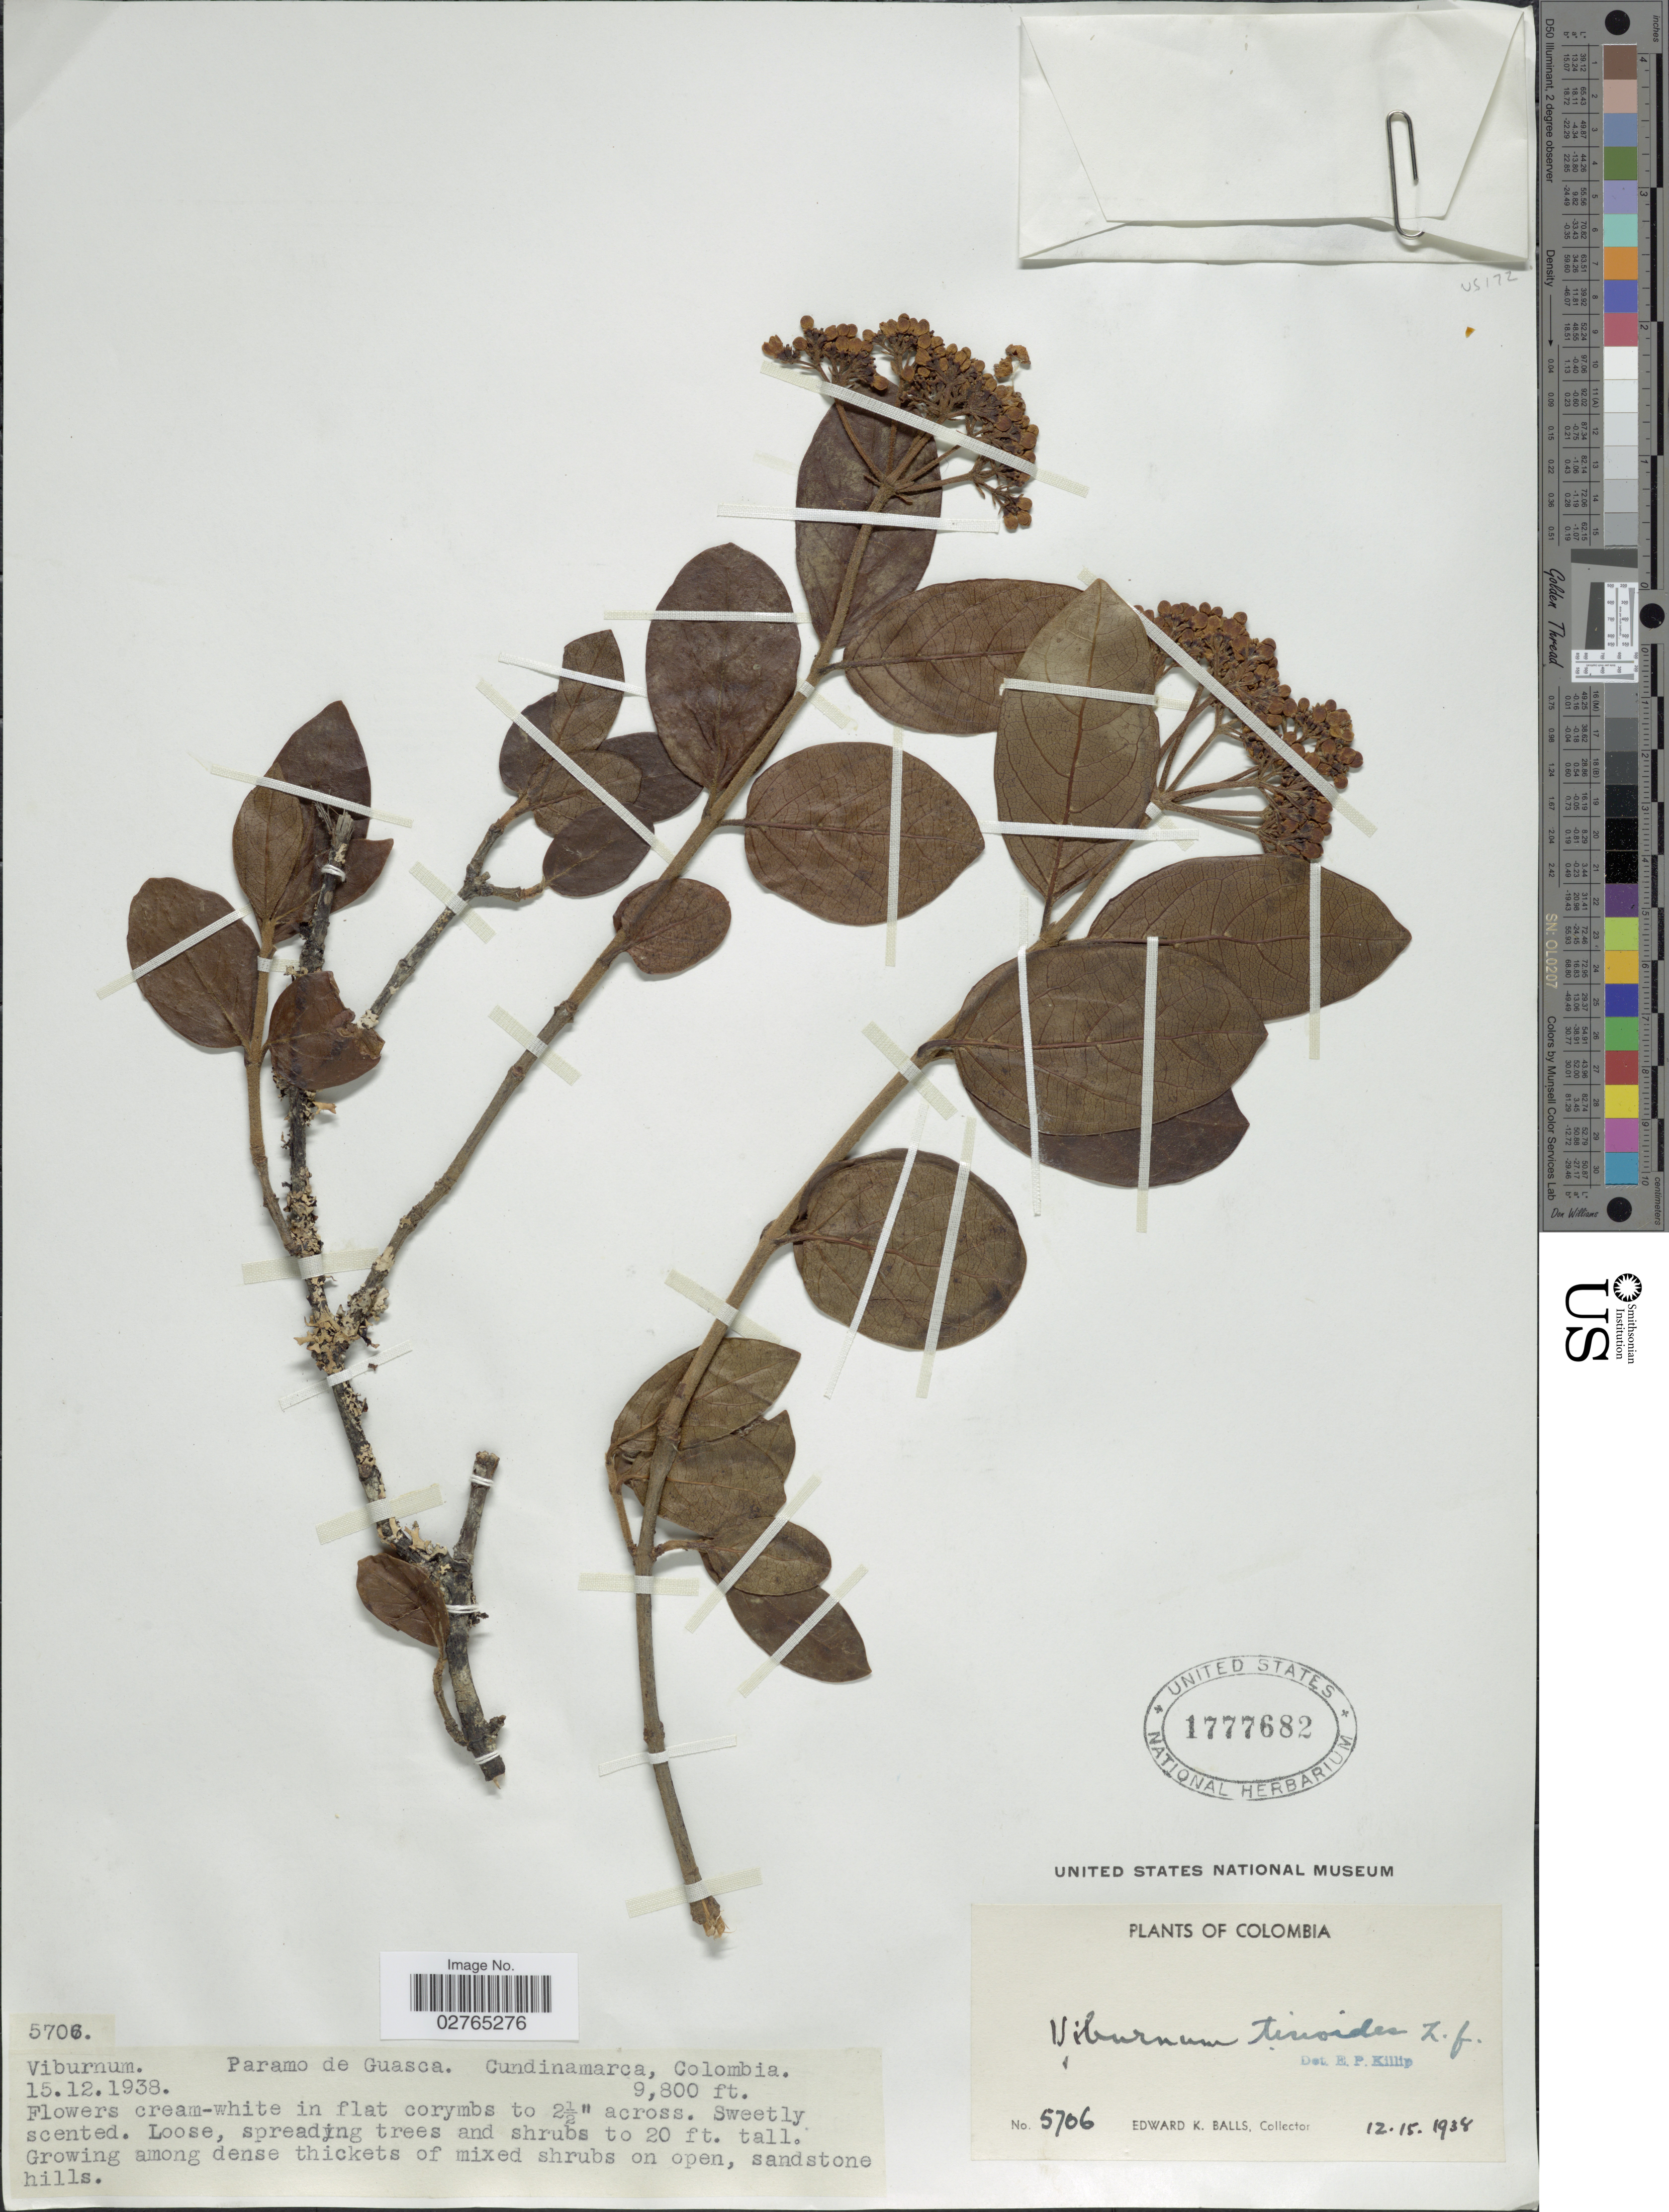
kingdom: Plantae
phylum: Tracheophyta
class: Magnoliopsida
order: Dipsacales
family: Viburnaceae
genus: Viburnum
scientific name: Viburnum tinoides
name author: L. f.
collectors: E. K. Balls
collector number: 5706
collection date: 1938-12-15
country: Colombia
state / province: Cundinamarca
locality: Paramo de Guasca.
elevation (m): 2987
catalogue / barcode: US 1777682